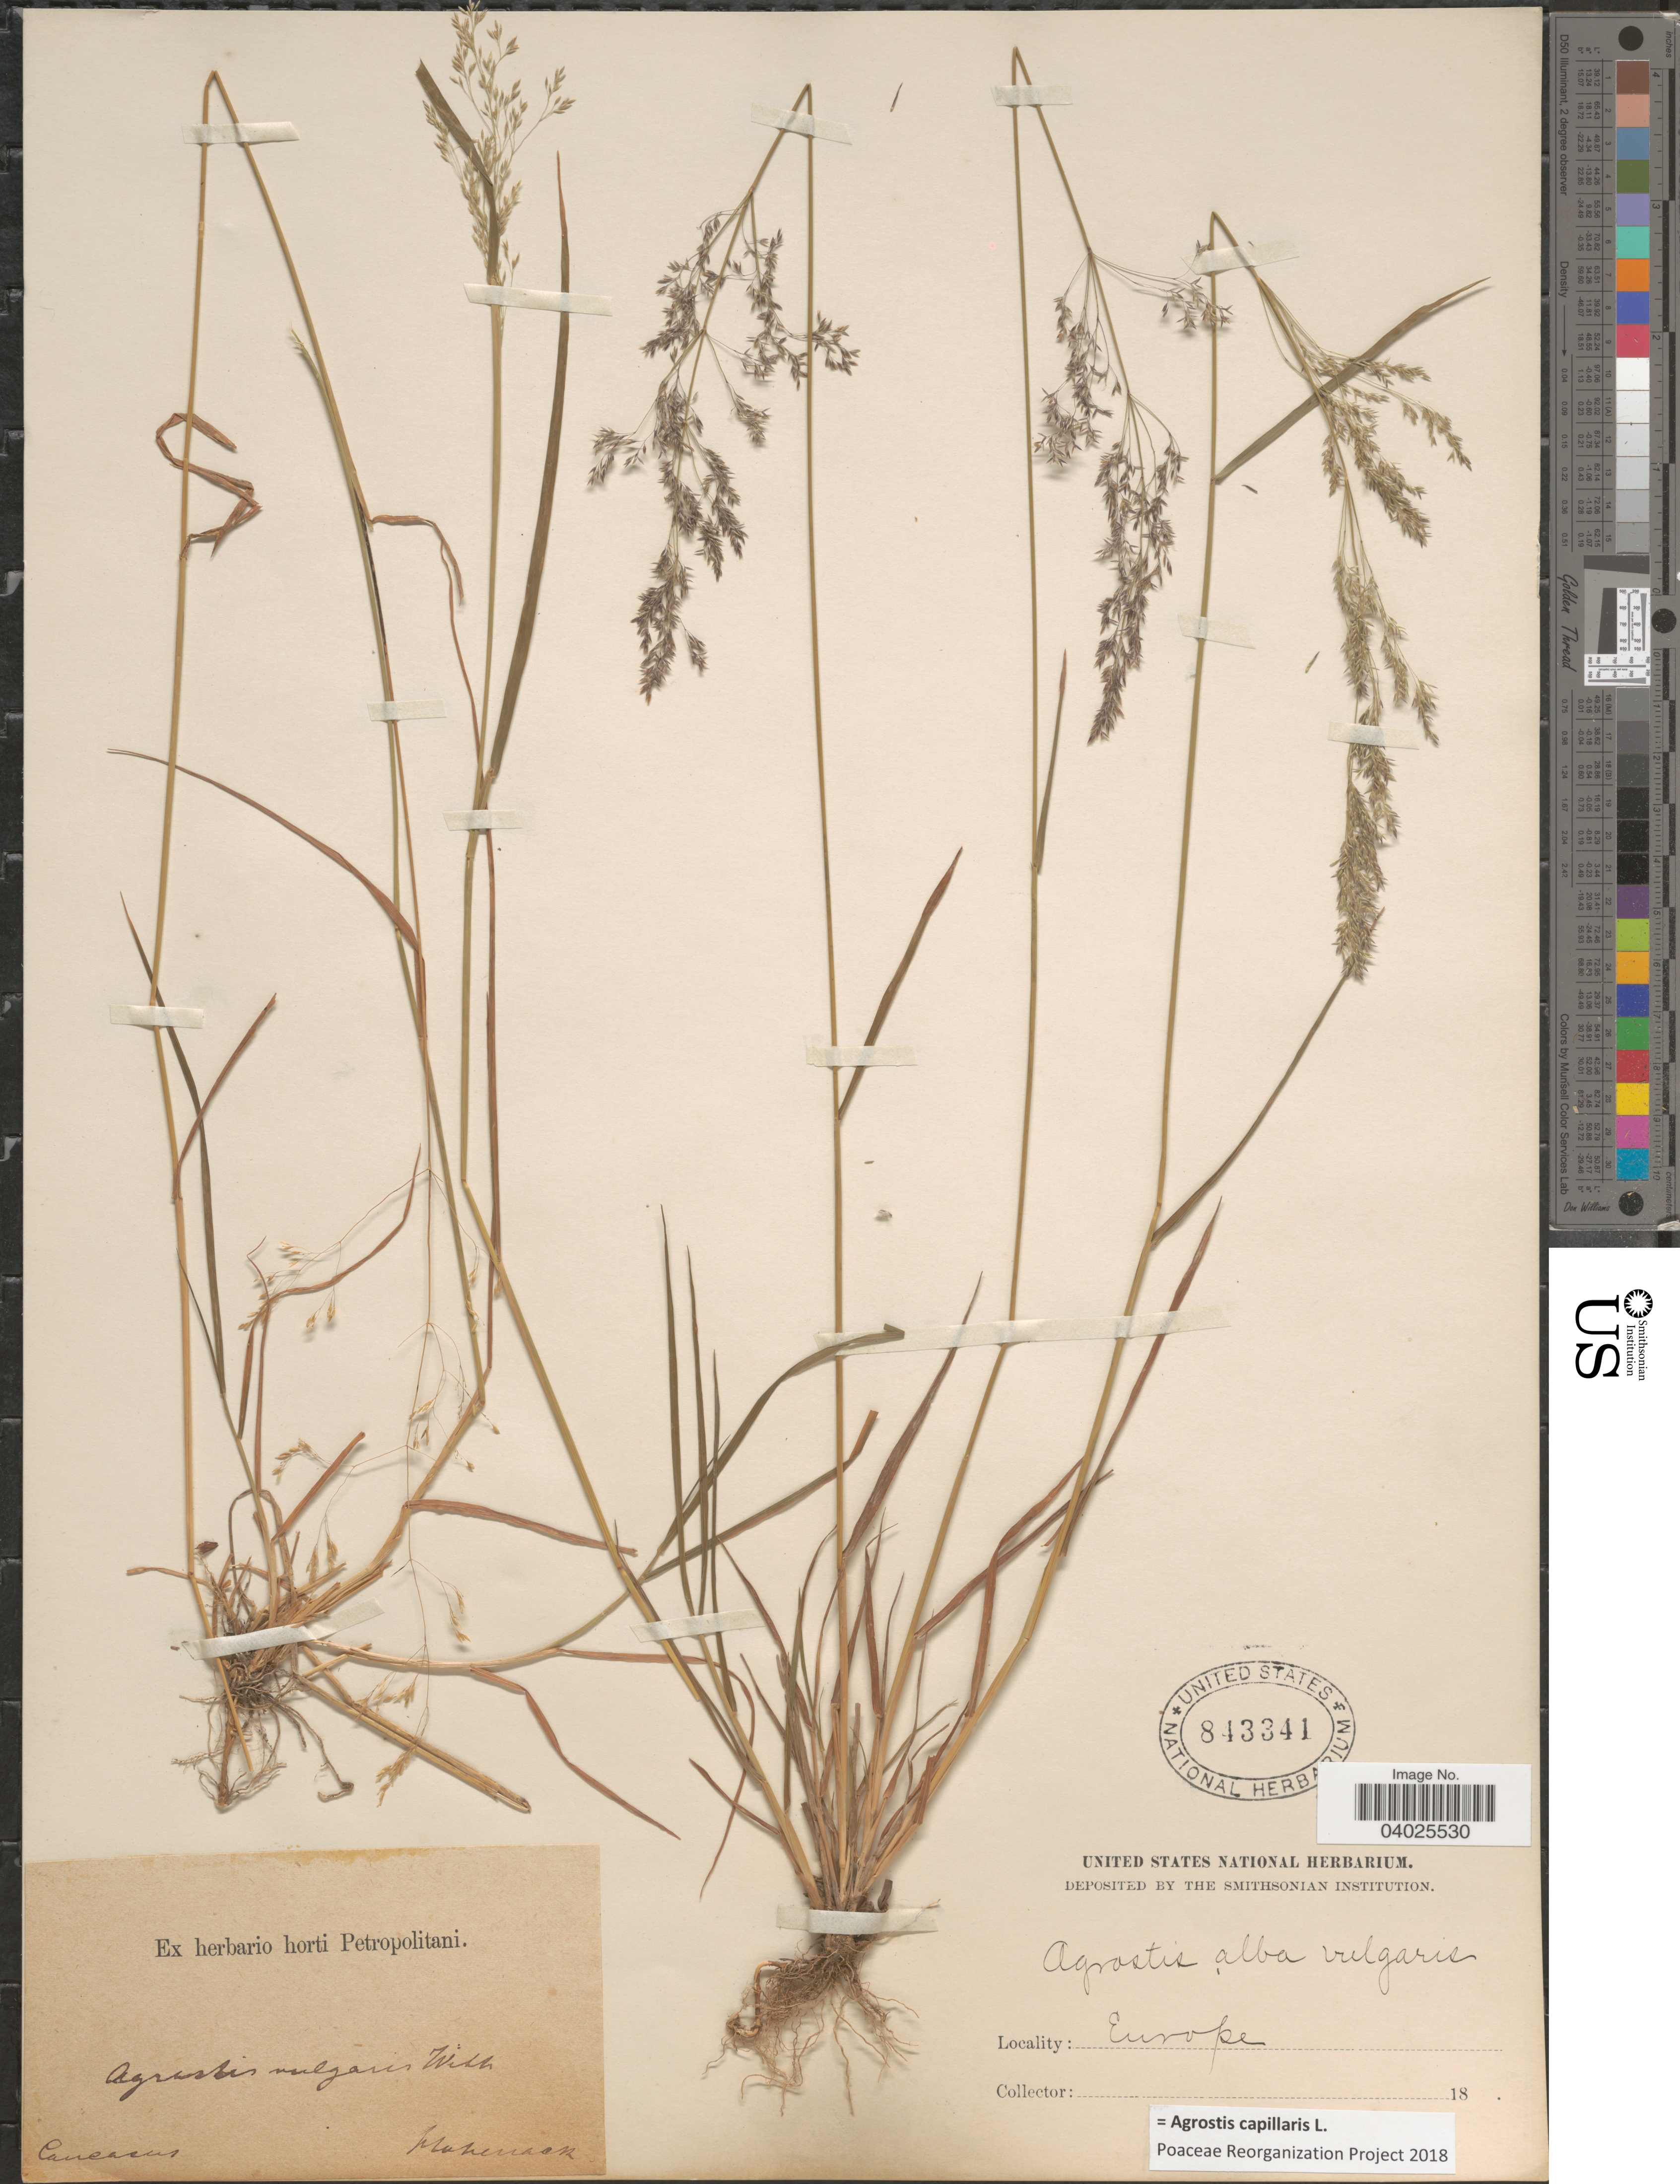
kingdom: Plantae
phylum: Tracheophyta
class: Liliopsida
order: Poales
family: Poaceae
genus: Agrostis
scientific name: Agrostis capillaris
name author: L.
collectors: Hohenack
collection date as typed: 18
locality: Caucasus. Europe.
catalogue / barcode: US 843341